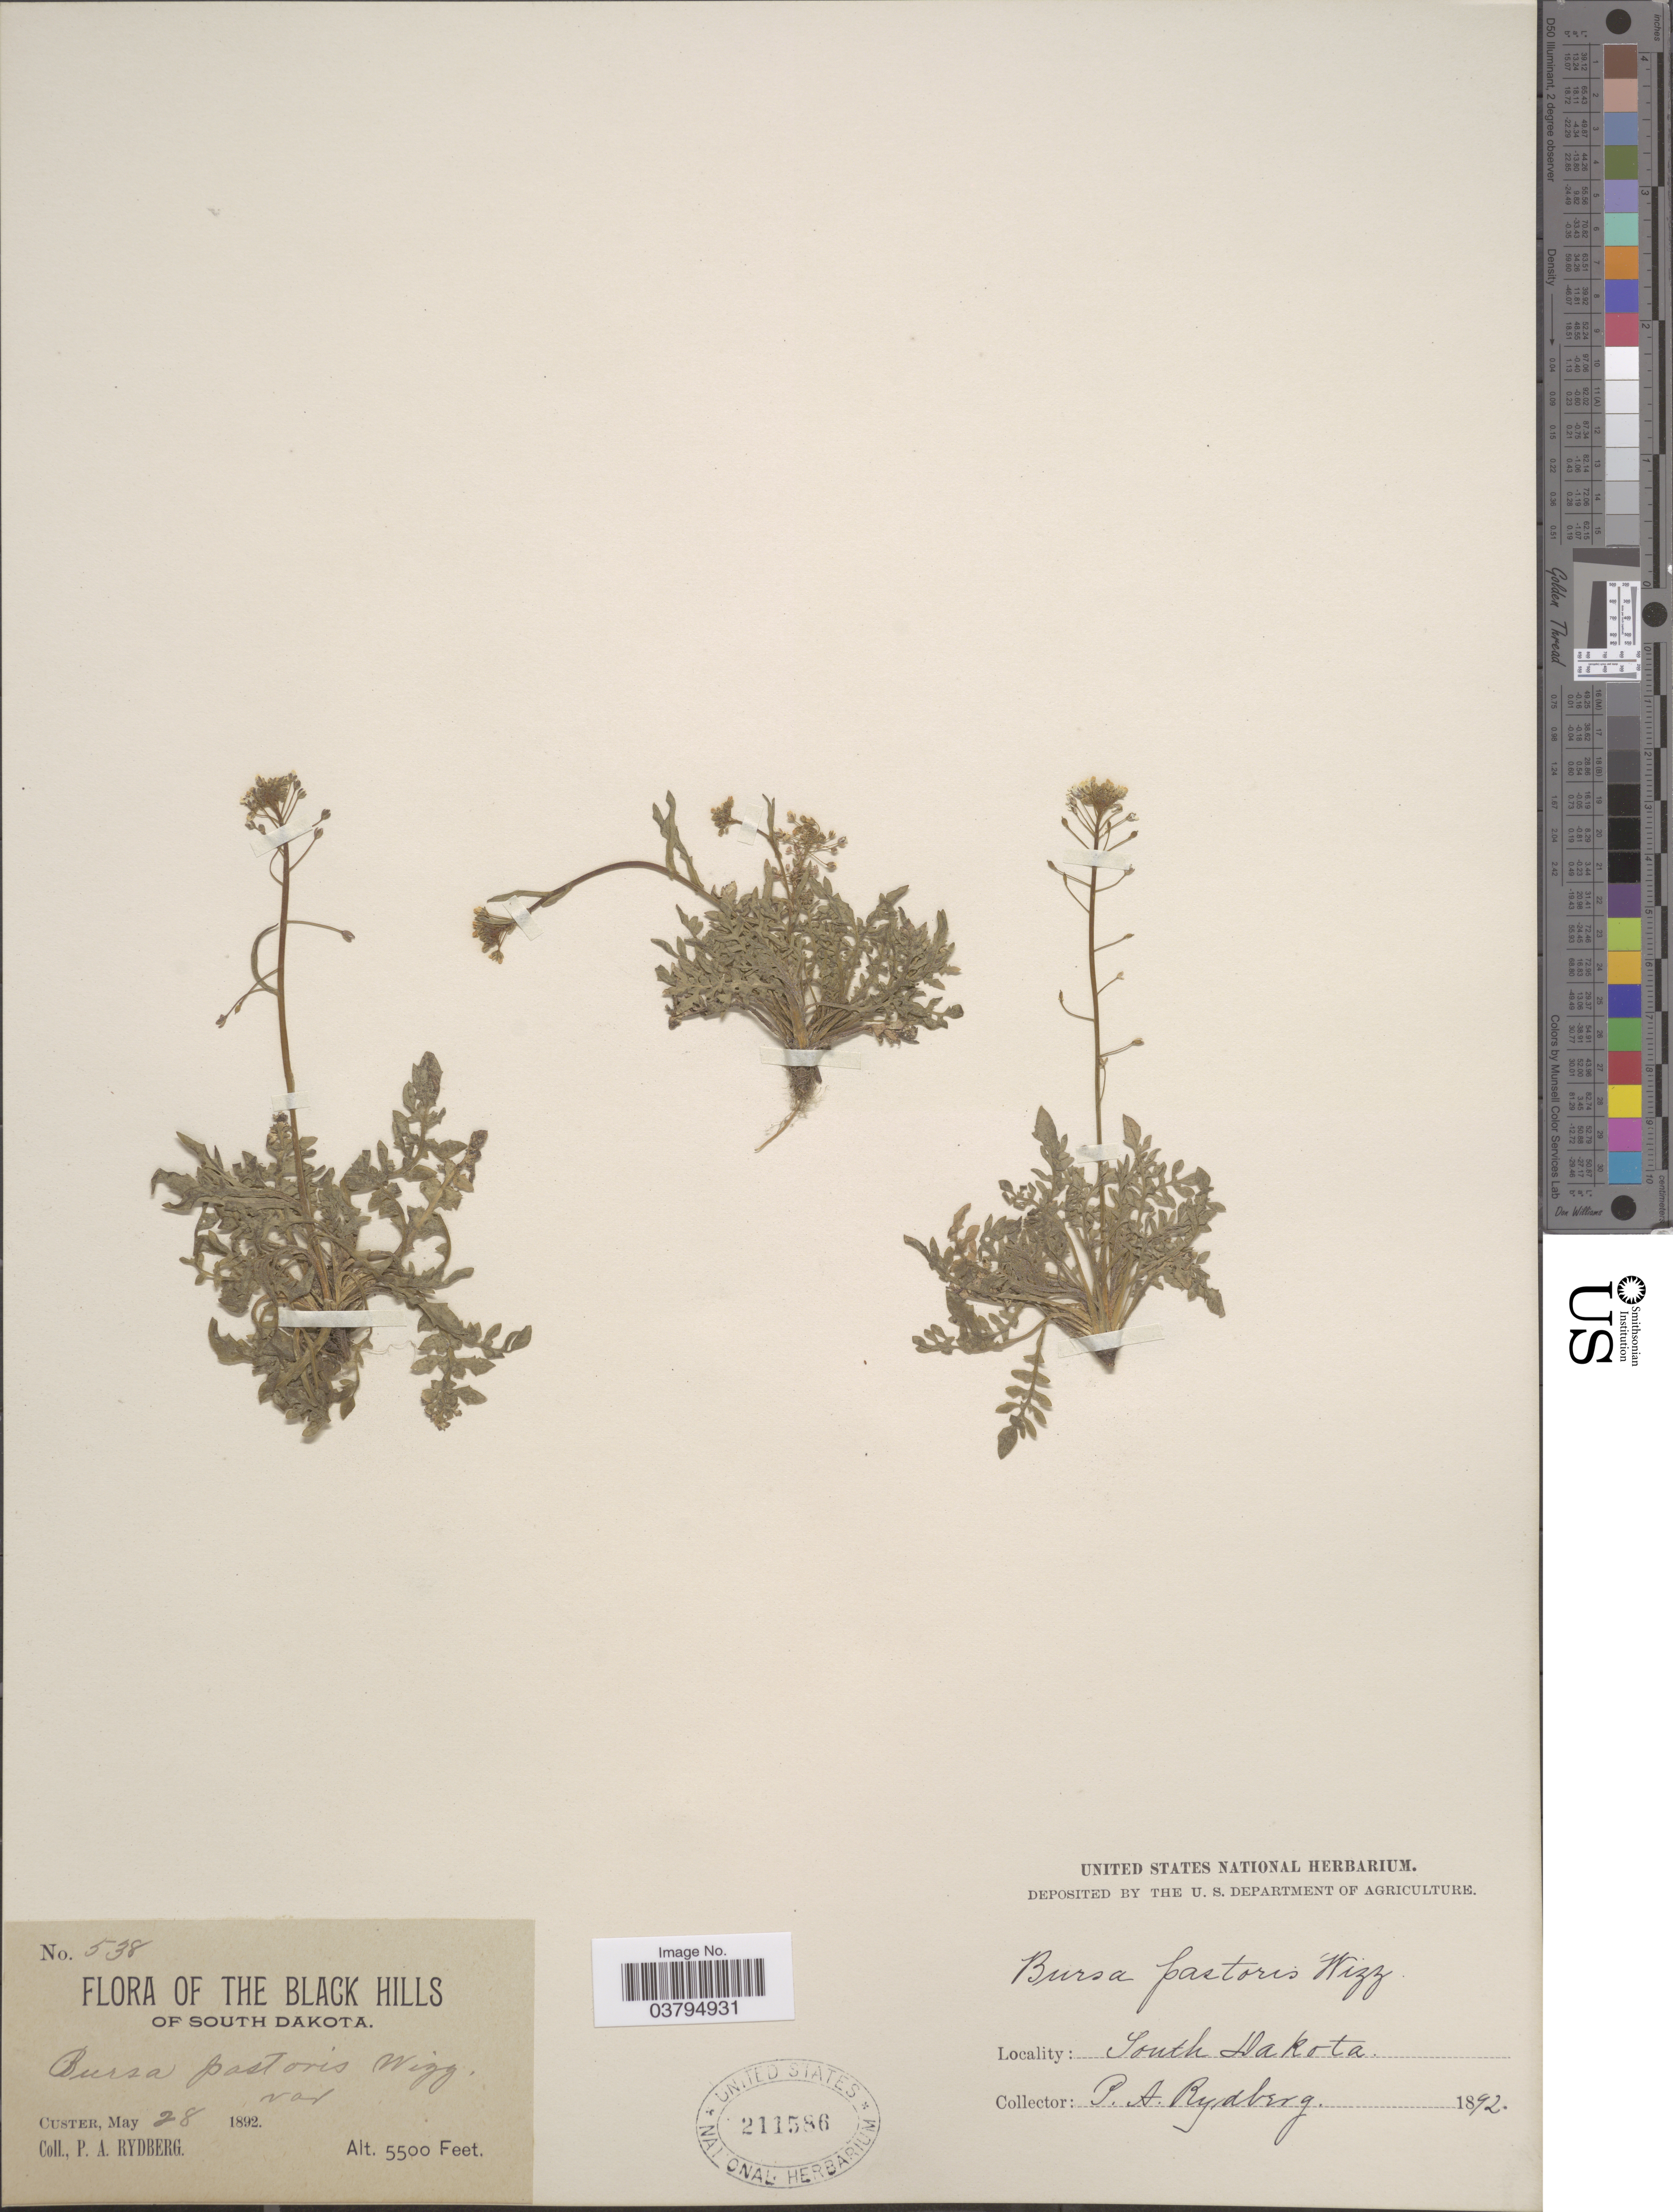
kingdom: Plantae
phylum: Tracheophyta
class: Magnoliopsida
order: Brassicales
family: Brassicaceae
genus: Capsella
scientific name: Capsella bursa-pastoris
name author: (L.) Medik.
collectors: P. A. Rydberg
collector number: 538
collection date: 1892-05-28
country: United States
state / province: South Dakota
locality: The Black Hills of South Dakota. Custer.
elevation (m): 1676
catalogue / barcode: US 211586